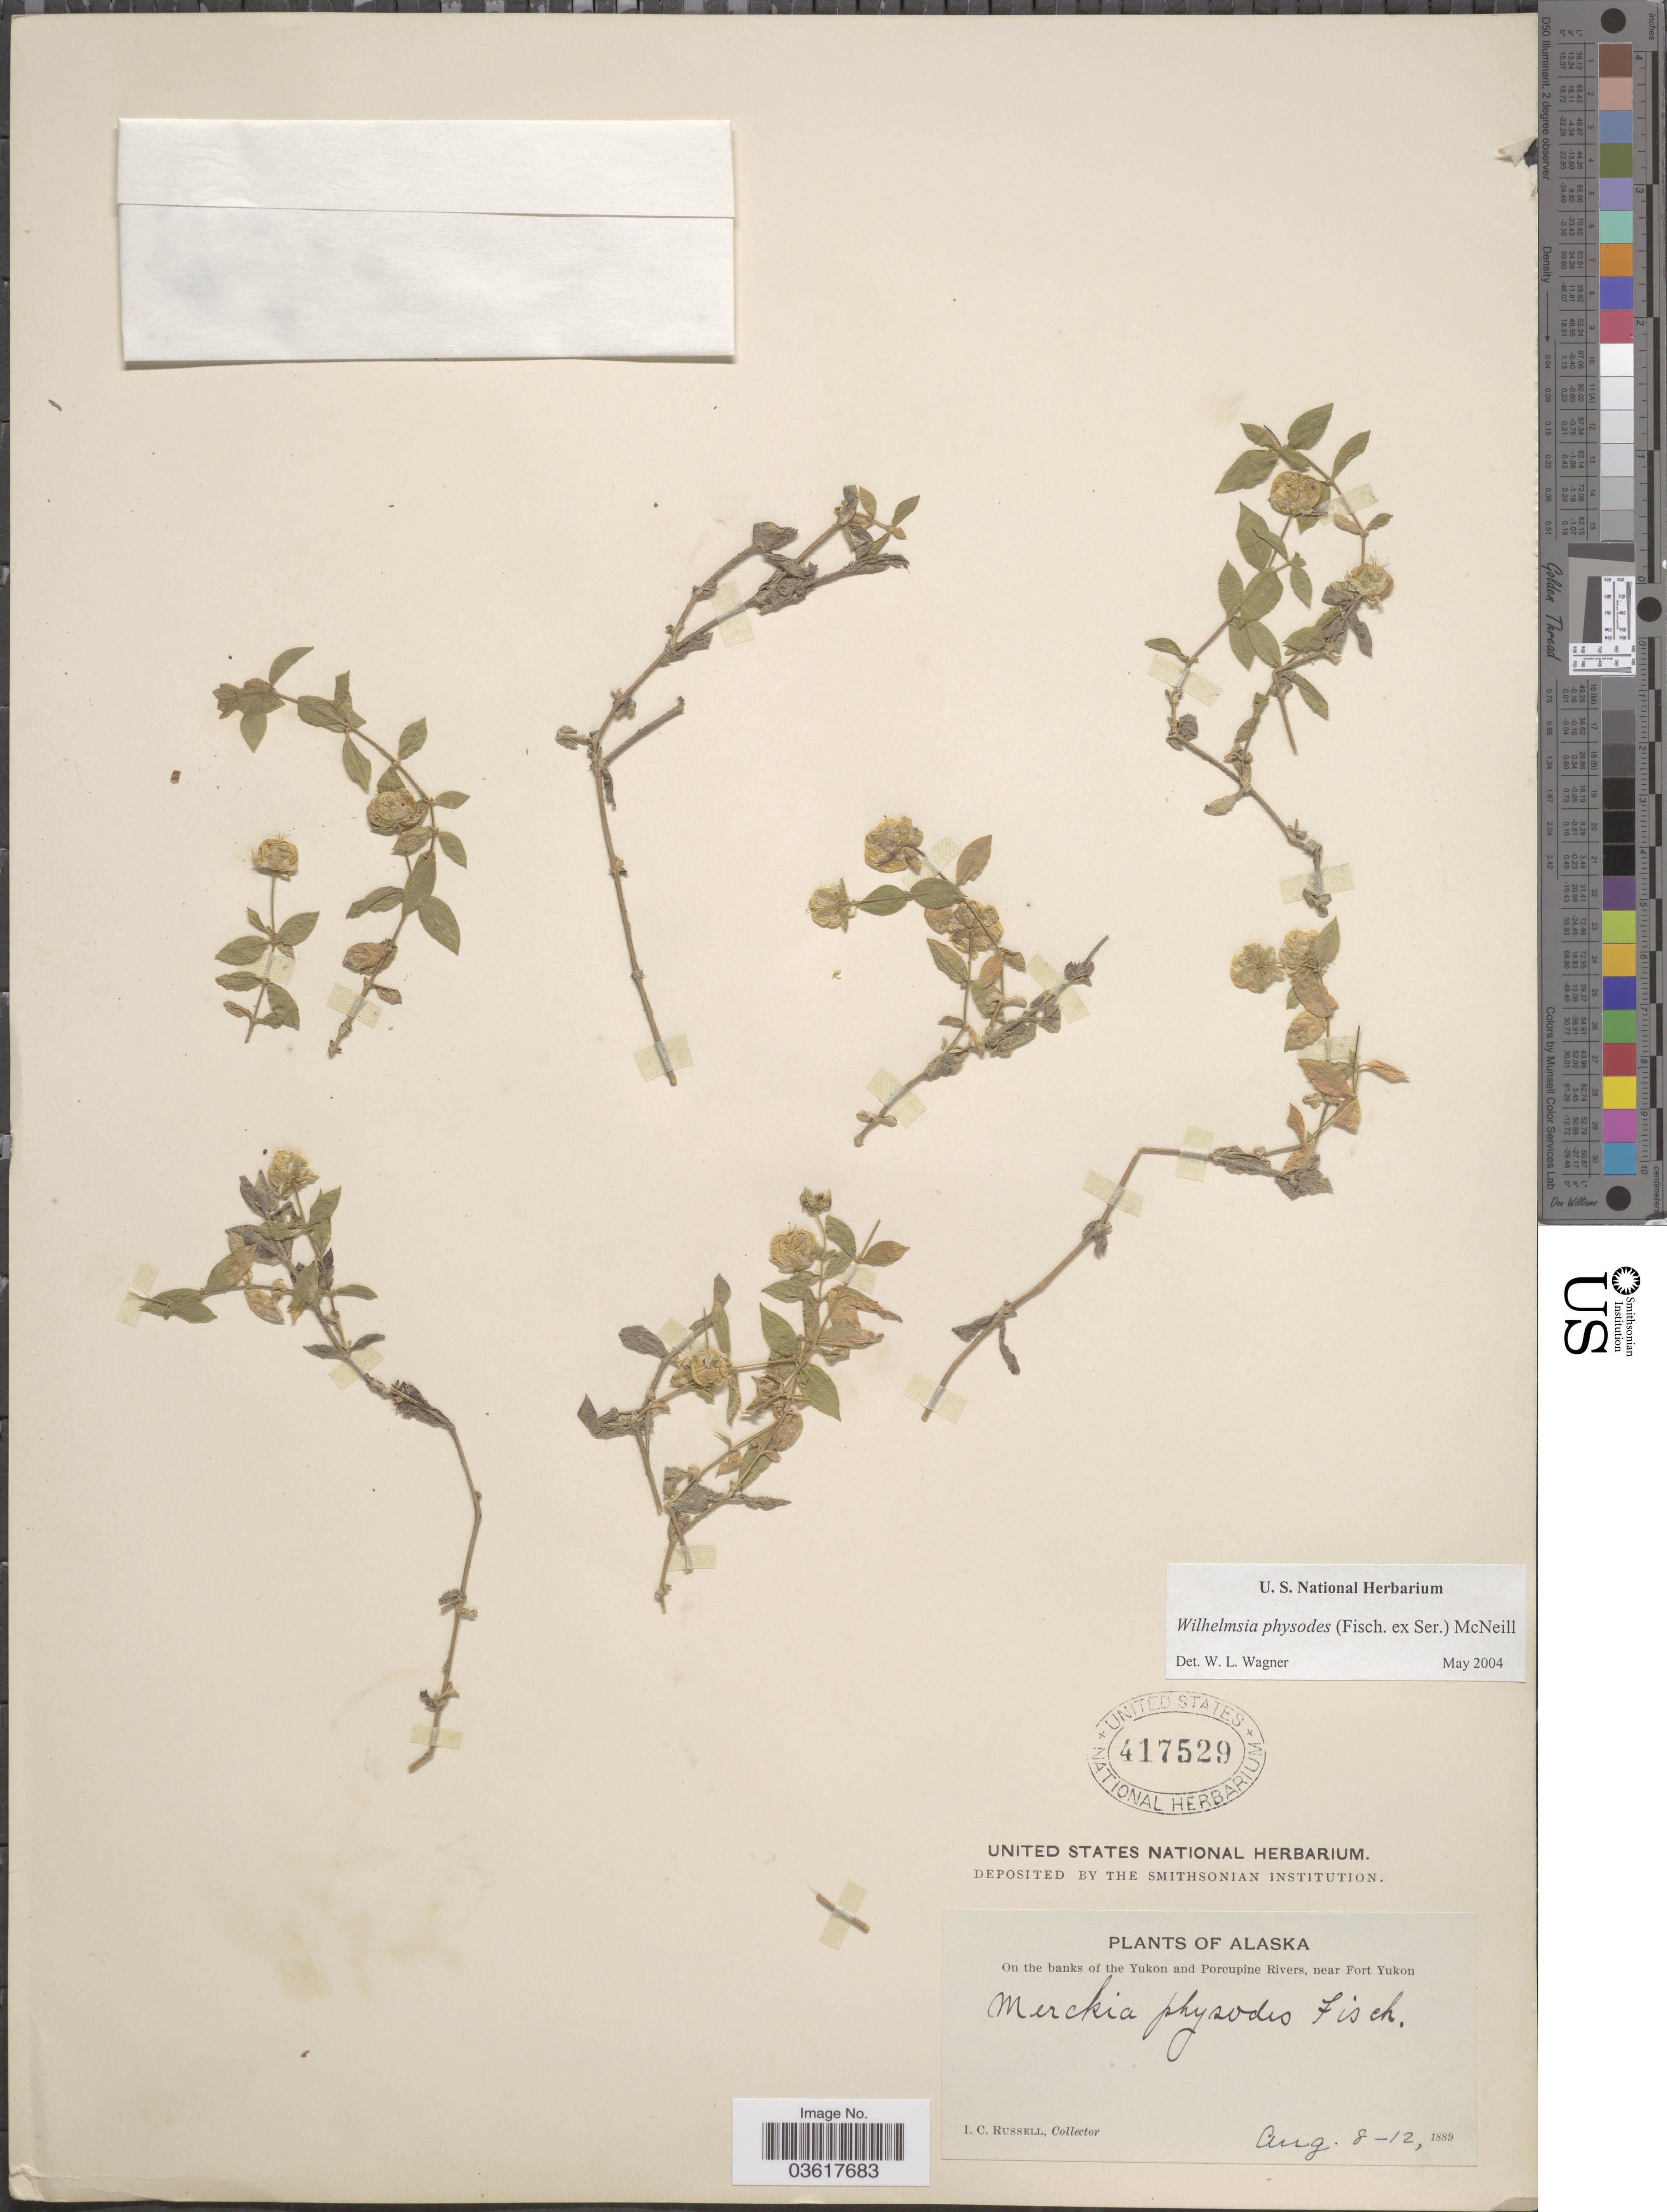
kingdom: Plantae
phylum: Tracheophyta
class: Magnoliopsida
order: Caryophyllales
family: Caryophyllaceae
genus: Wilhelmsia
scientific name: Wilhelmsia sp.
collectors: I. C. Russell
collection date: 1889-08-08/1889-08-12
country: United States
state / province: Alaska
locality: On the banks of the Yukon and Porcupine Rivers, near Fort Yukon.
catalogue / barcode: US 417529